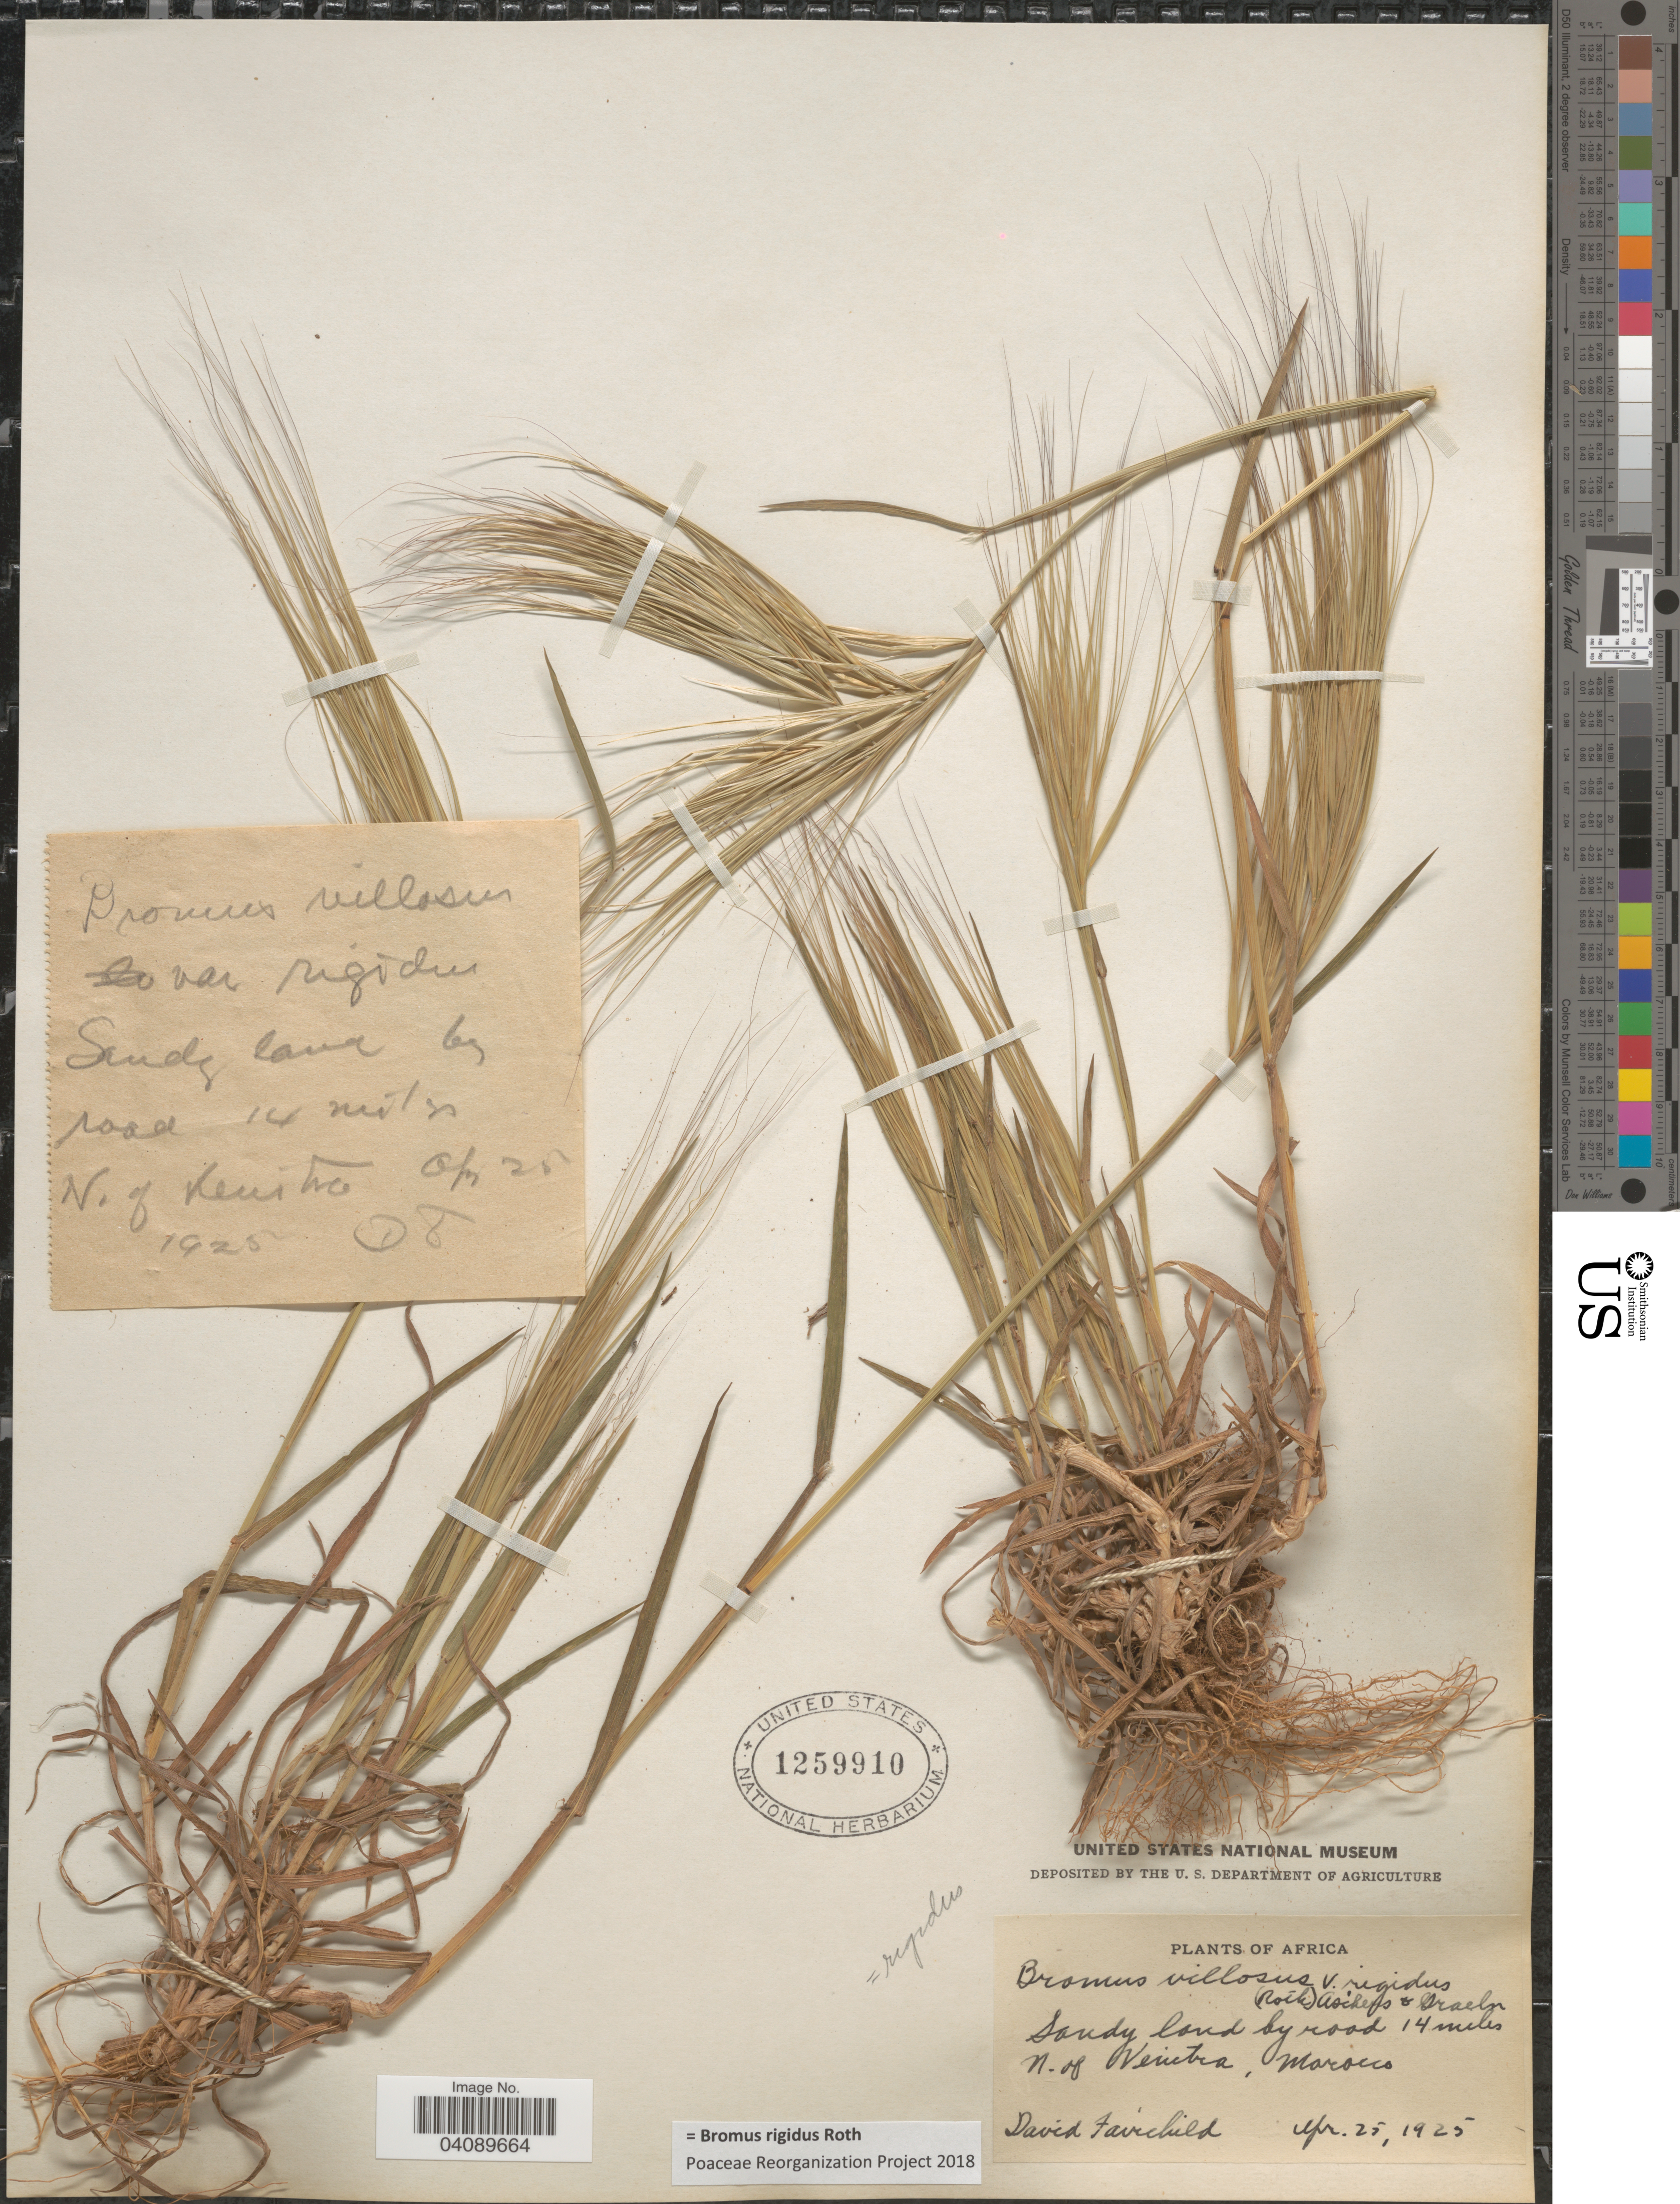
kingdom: Plantae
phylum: Tracheophyta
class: Liliopsida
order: Poales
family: Poaceae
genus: Bromus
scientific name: Bromus rigidus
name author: Roth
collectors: D. Fairchild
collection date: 1925-04-25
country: Morocco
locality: Sandy land by road 14 miles N. of Kénitra.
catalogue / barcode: US 1259910